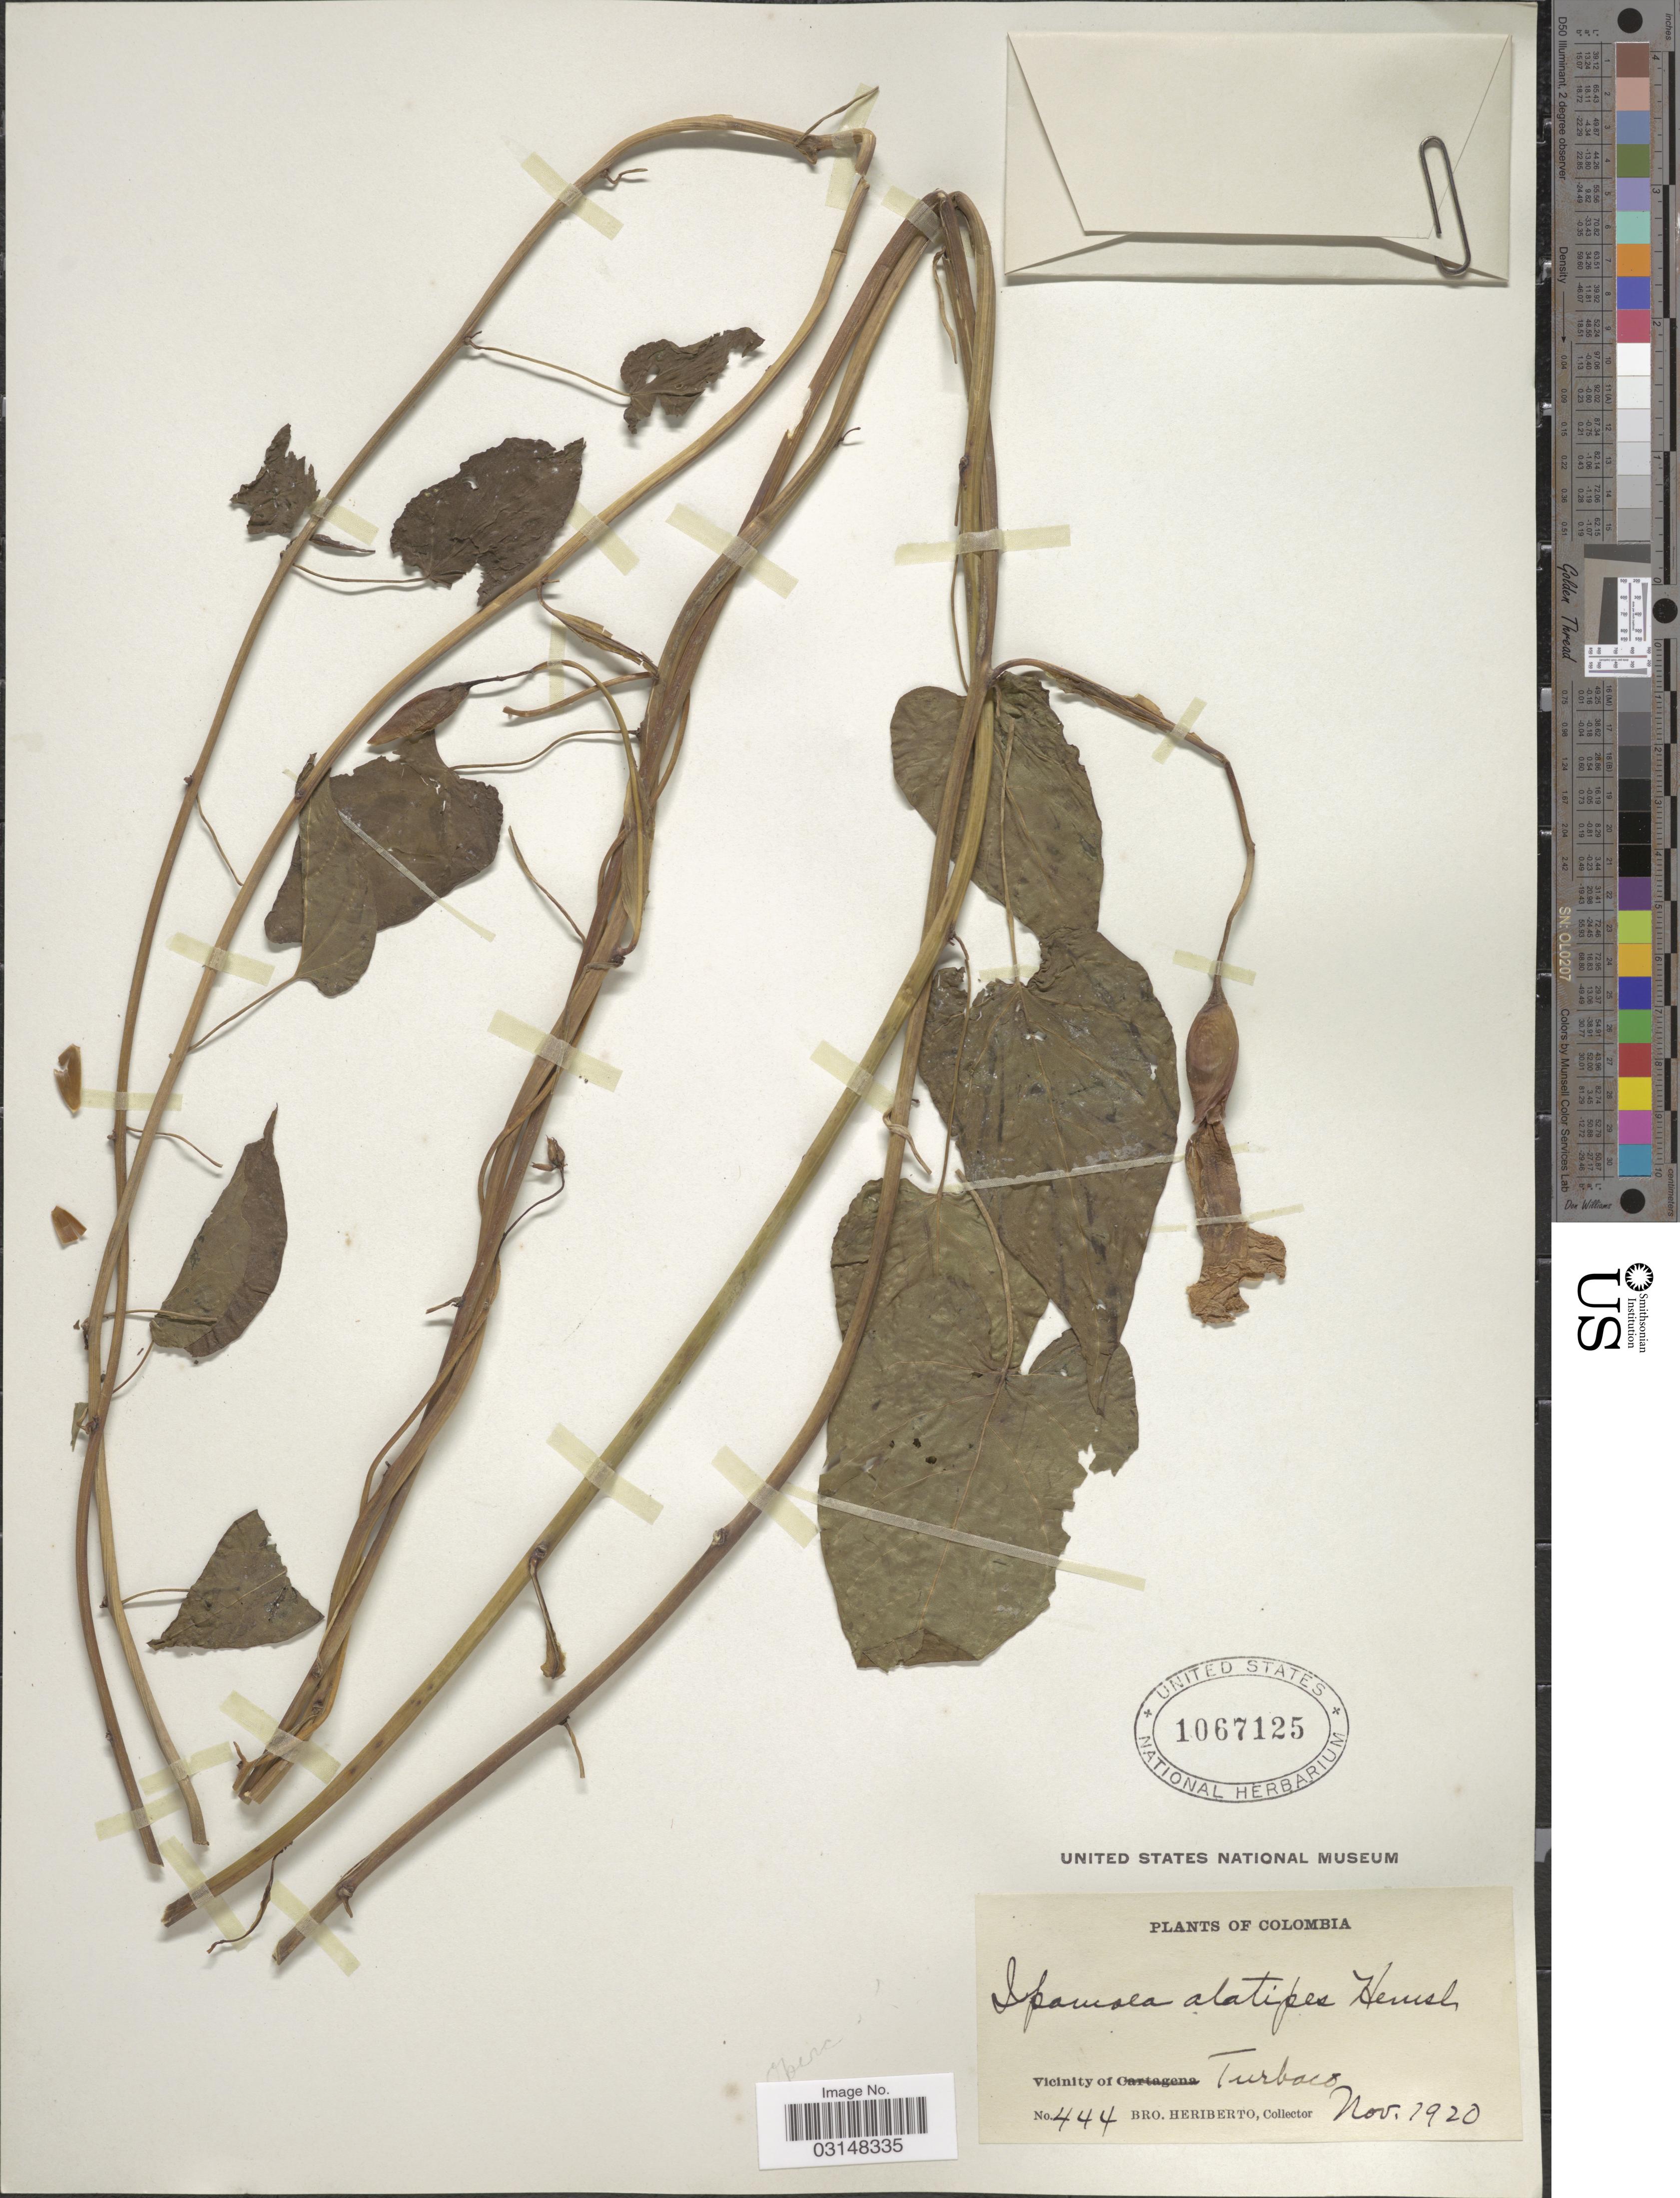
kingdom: Plantae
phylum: Tracheophyta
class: Magnoliopsida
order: Solanales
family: Convolvulaceae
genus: Operculina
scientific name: Operculina alatipes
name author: (Hook. f.) House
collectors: B. Heriberto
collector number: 444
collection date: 1920-11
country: Colombia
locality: Vicinity of Turbaco.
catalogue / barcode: US 1067125